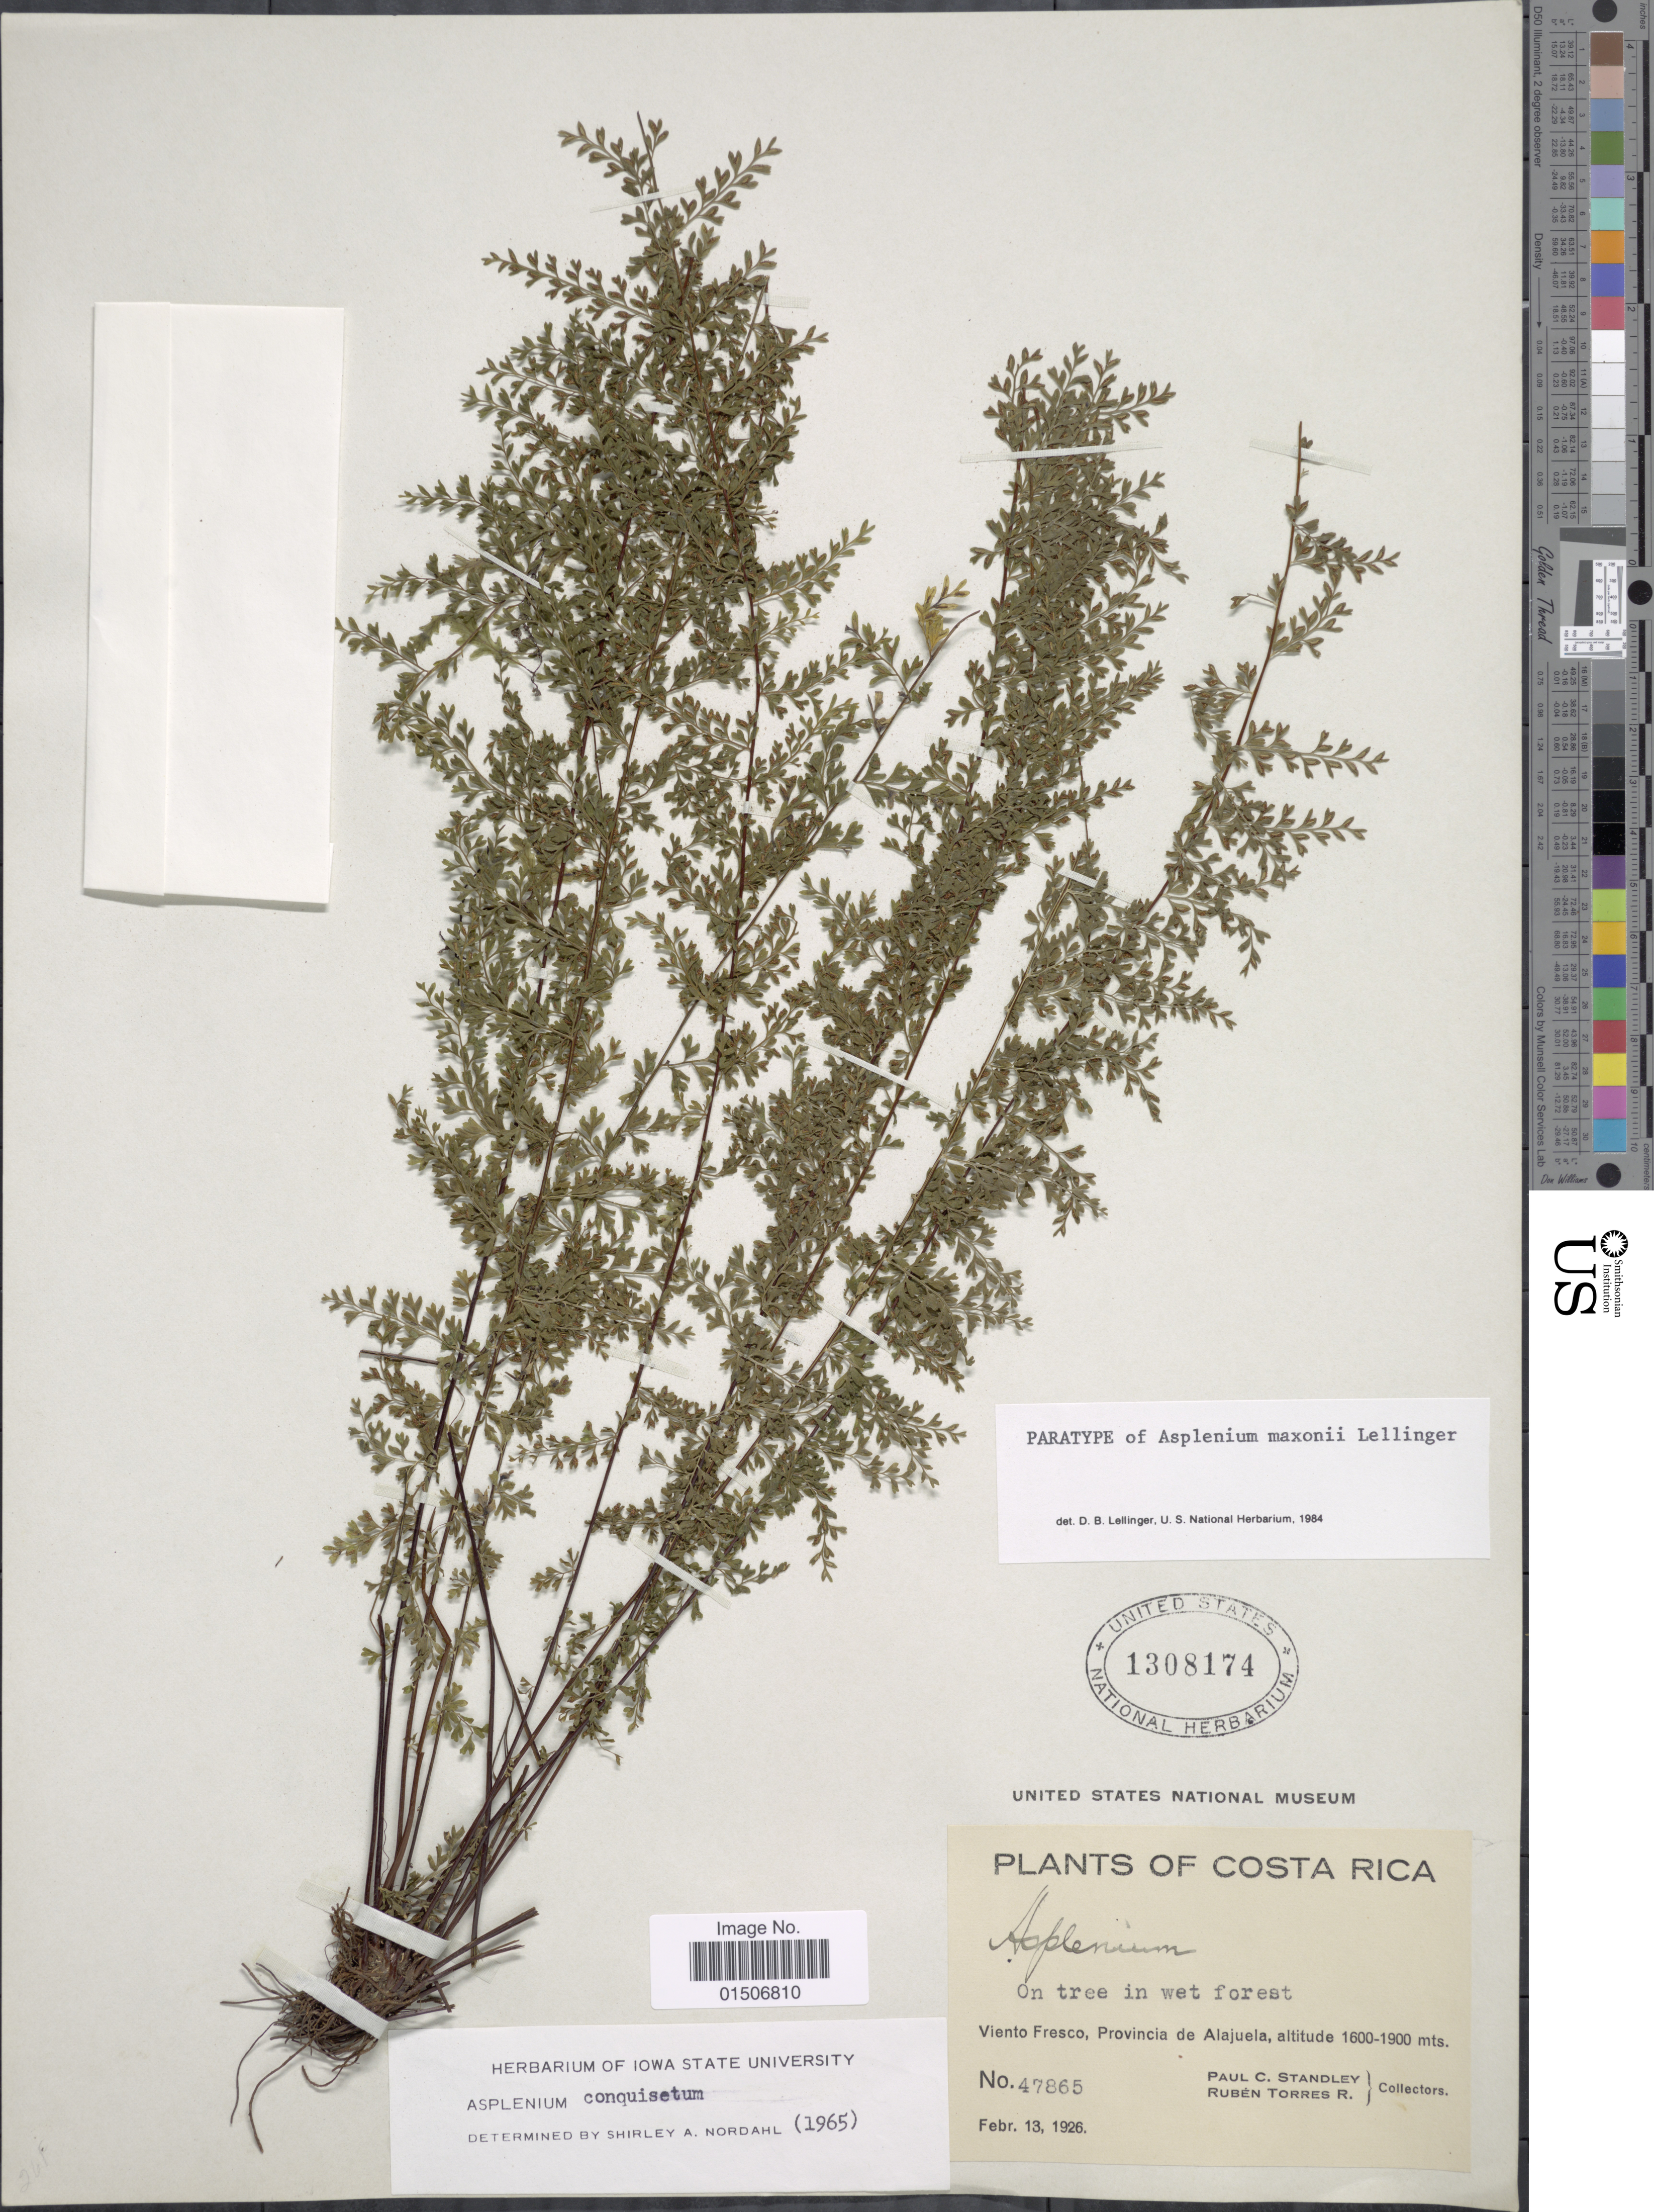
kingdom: Plantae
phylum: Tracheophyta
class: Polypodiopsida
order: Polypodiales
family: Aspleniaceae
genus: Asplenium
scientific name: Asplenium maxonii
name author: Lellinger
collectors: P. C. Standley & R. Torres Rojas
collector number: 47865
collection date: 1926-02-13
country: Costa Rica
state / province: Alajuela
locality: On tree in wet forest, Viento Fresco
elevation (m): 1600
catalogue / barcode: US 1308174